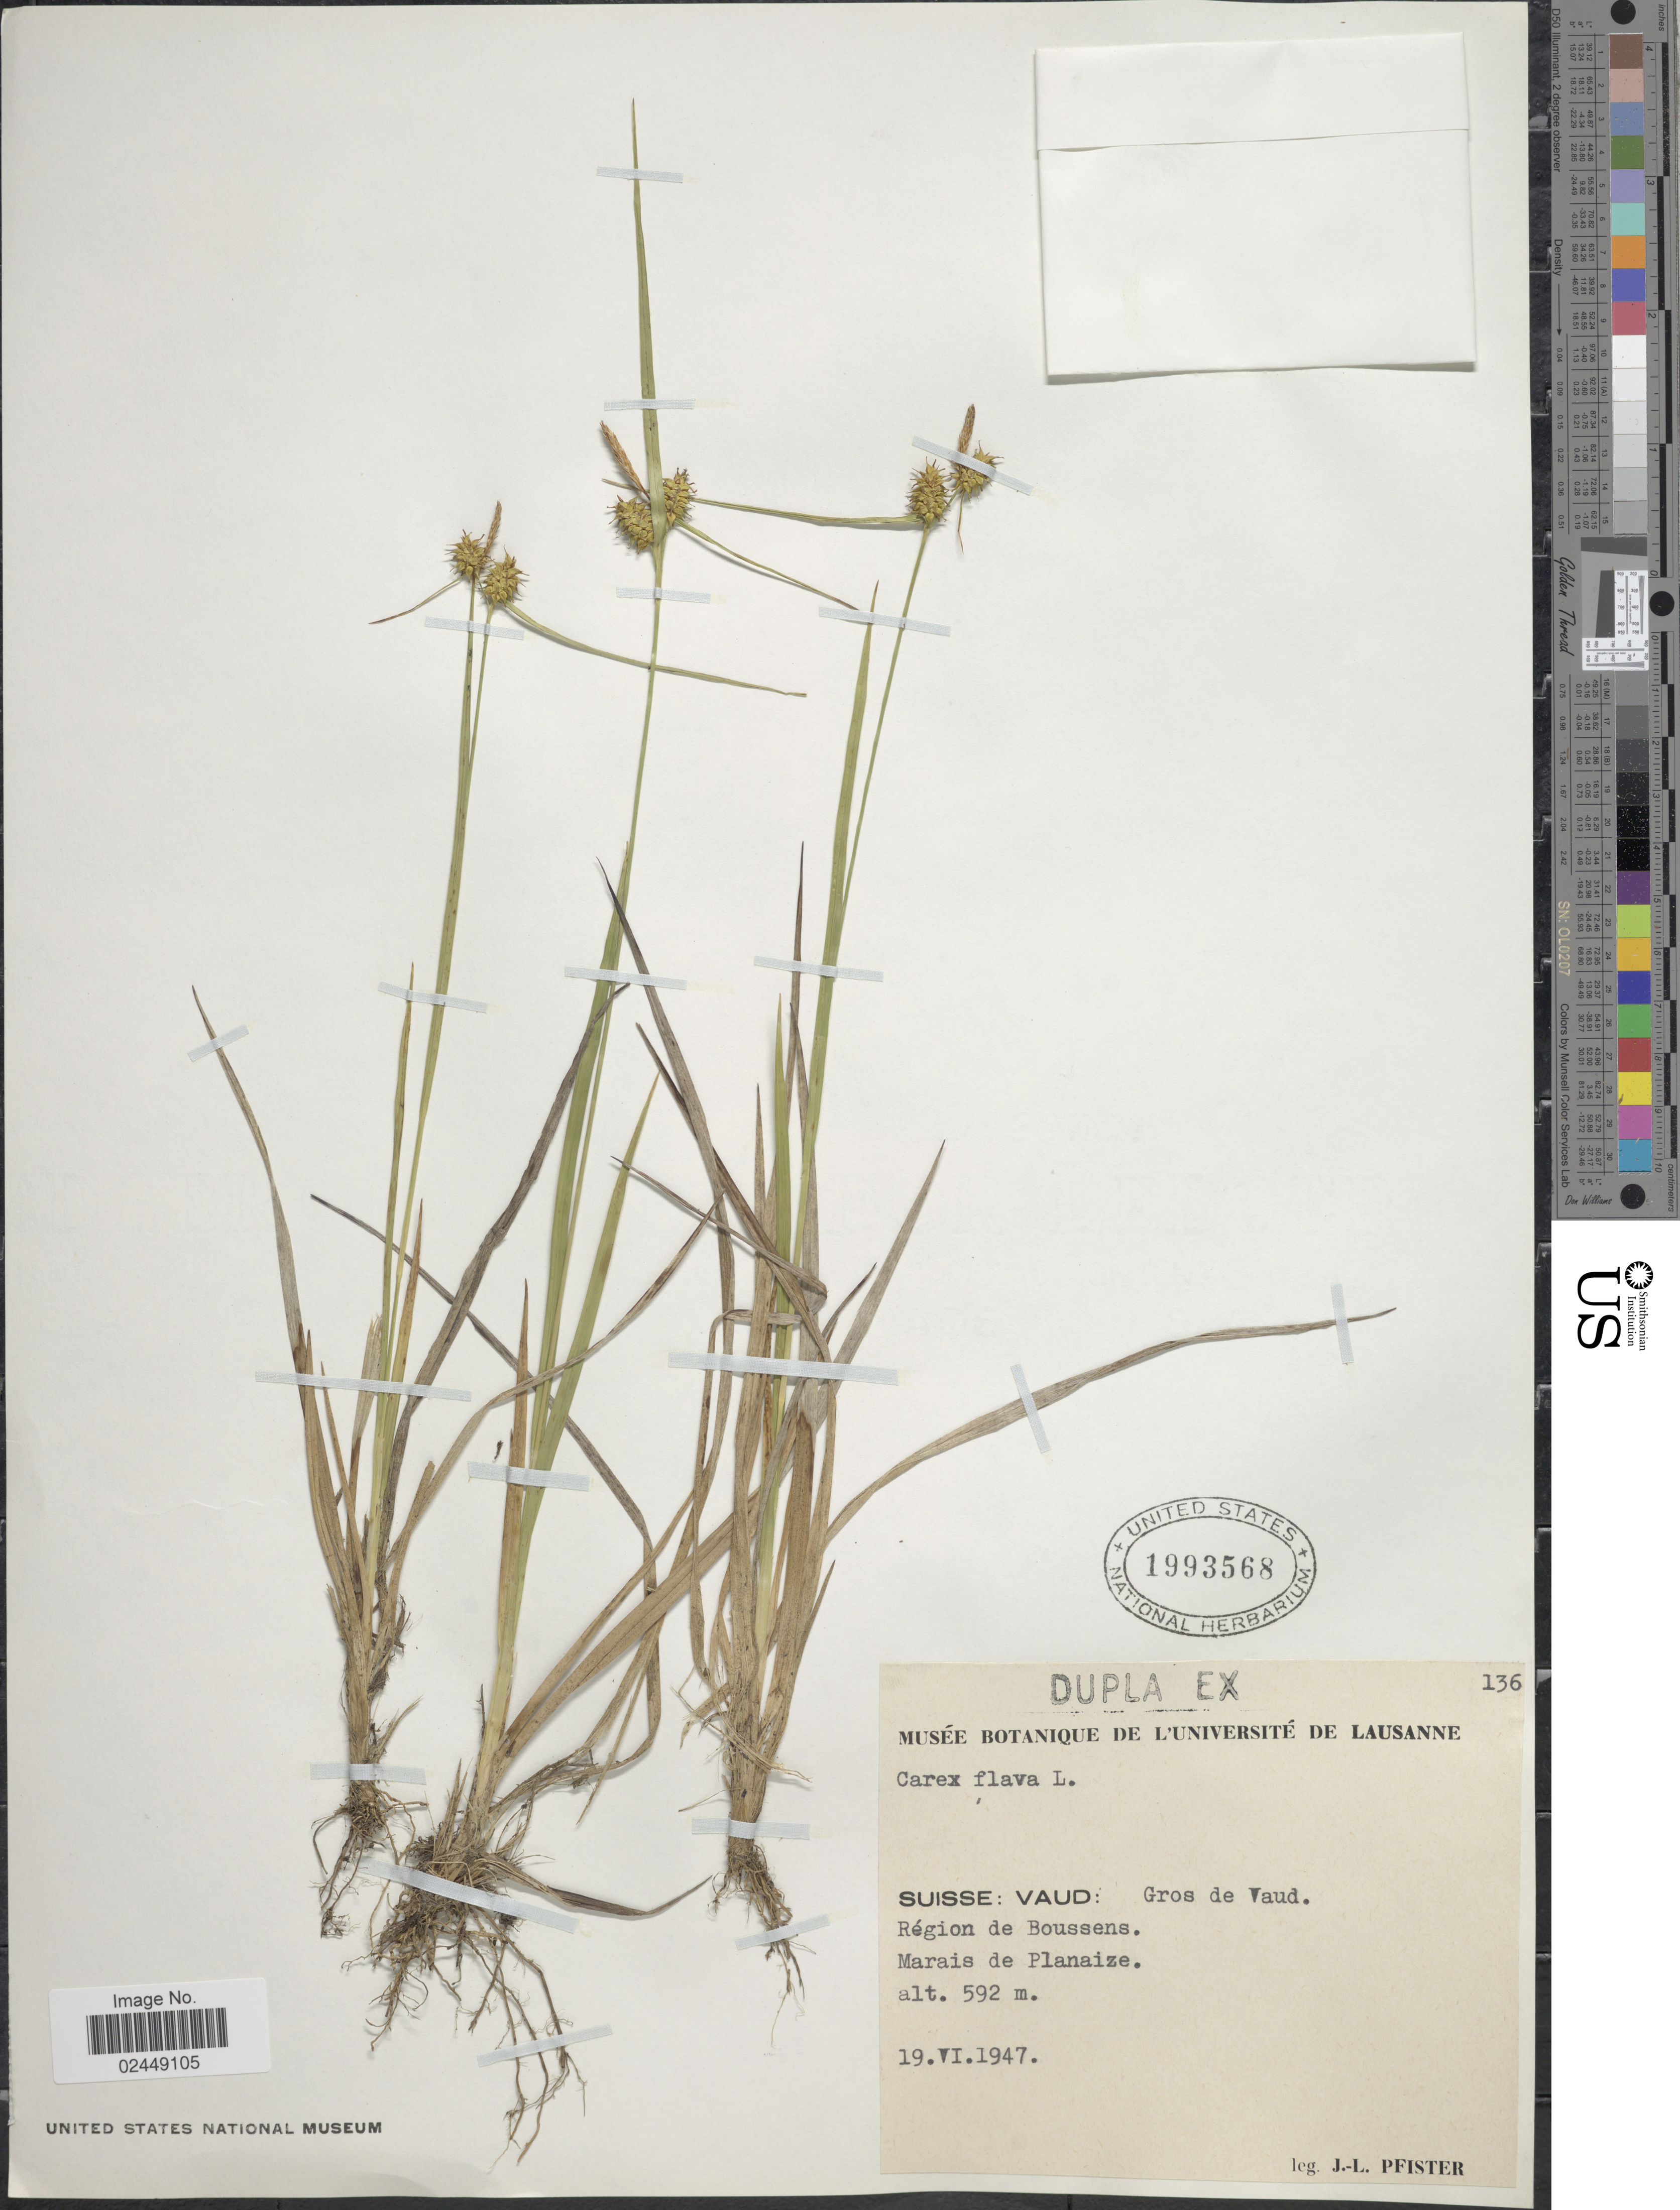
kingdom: Plantae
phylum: Tracheophyta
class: Liliopsida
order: Poales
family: Cyperaceae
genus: Carex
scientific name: Carex flava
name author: L.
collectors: J. Pfister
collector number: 136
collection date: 1947-06-19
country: Switzerland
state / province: Vaud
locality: Suisse: gros de Vaud. Région de Boussens. Marais de Planaize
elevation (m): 592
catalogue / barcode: US 1993568